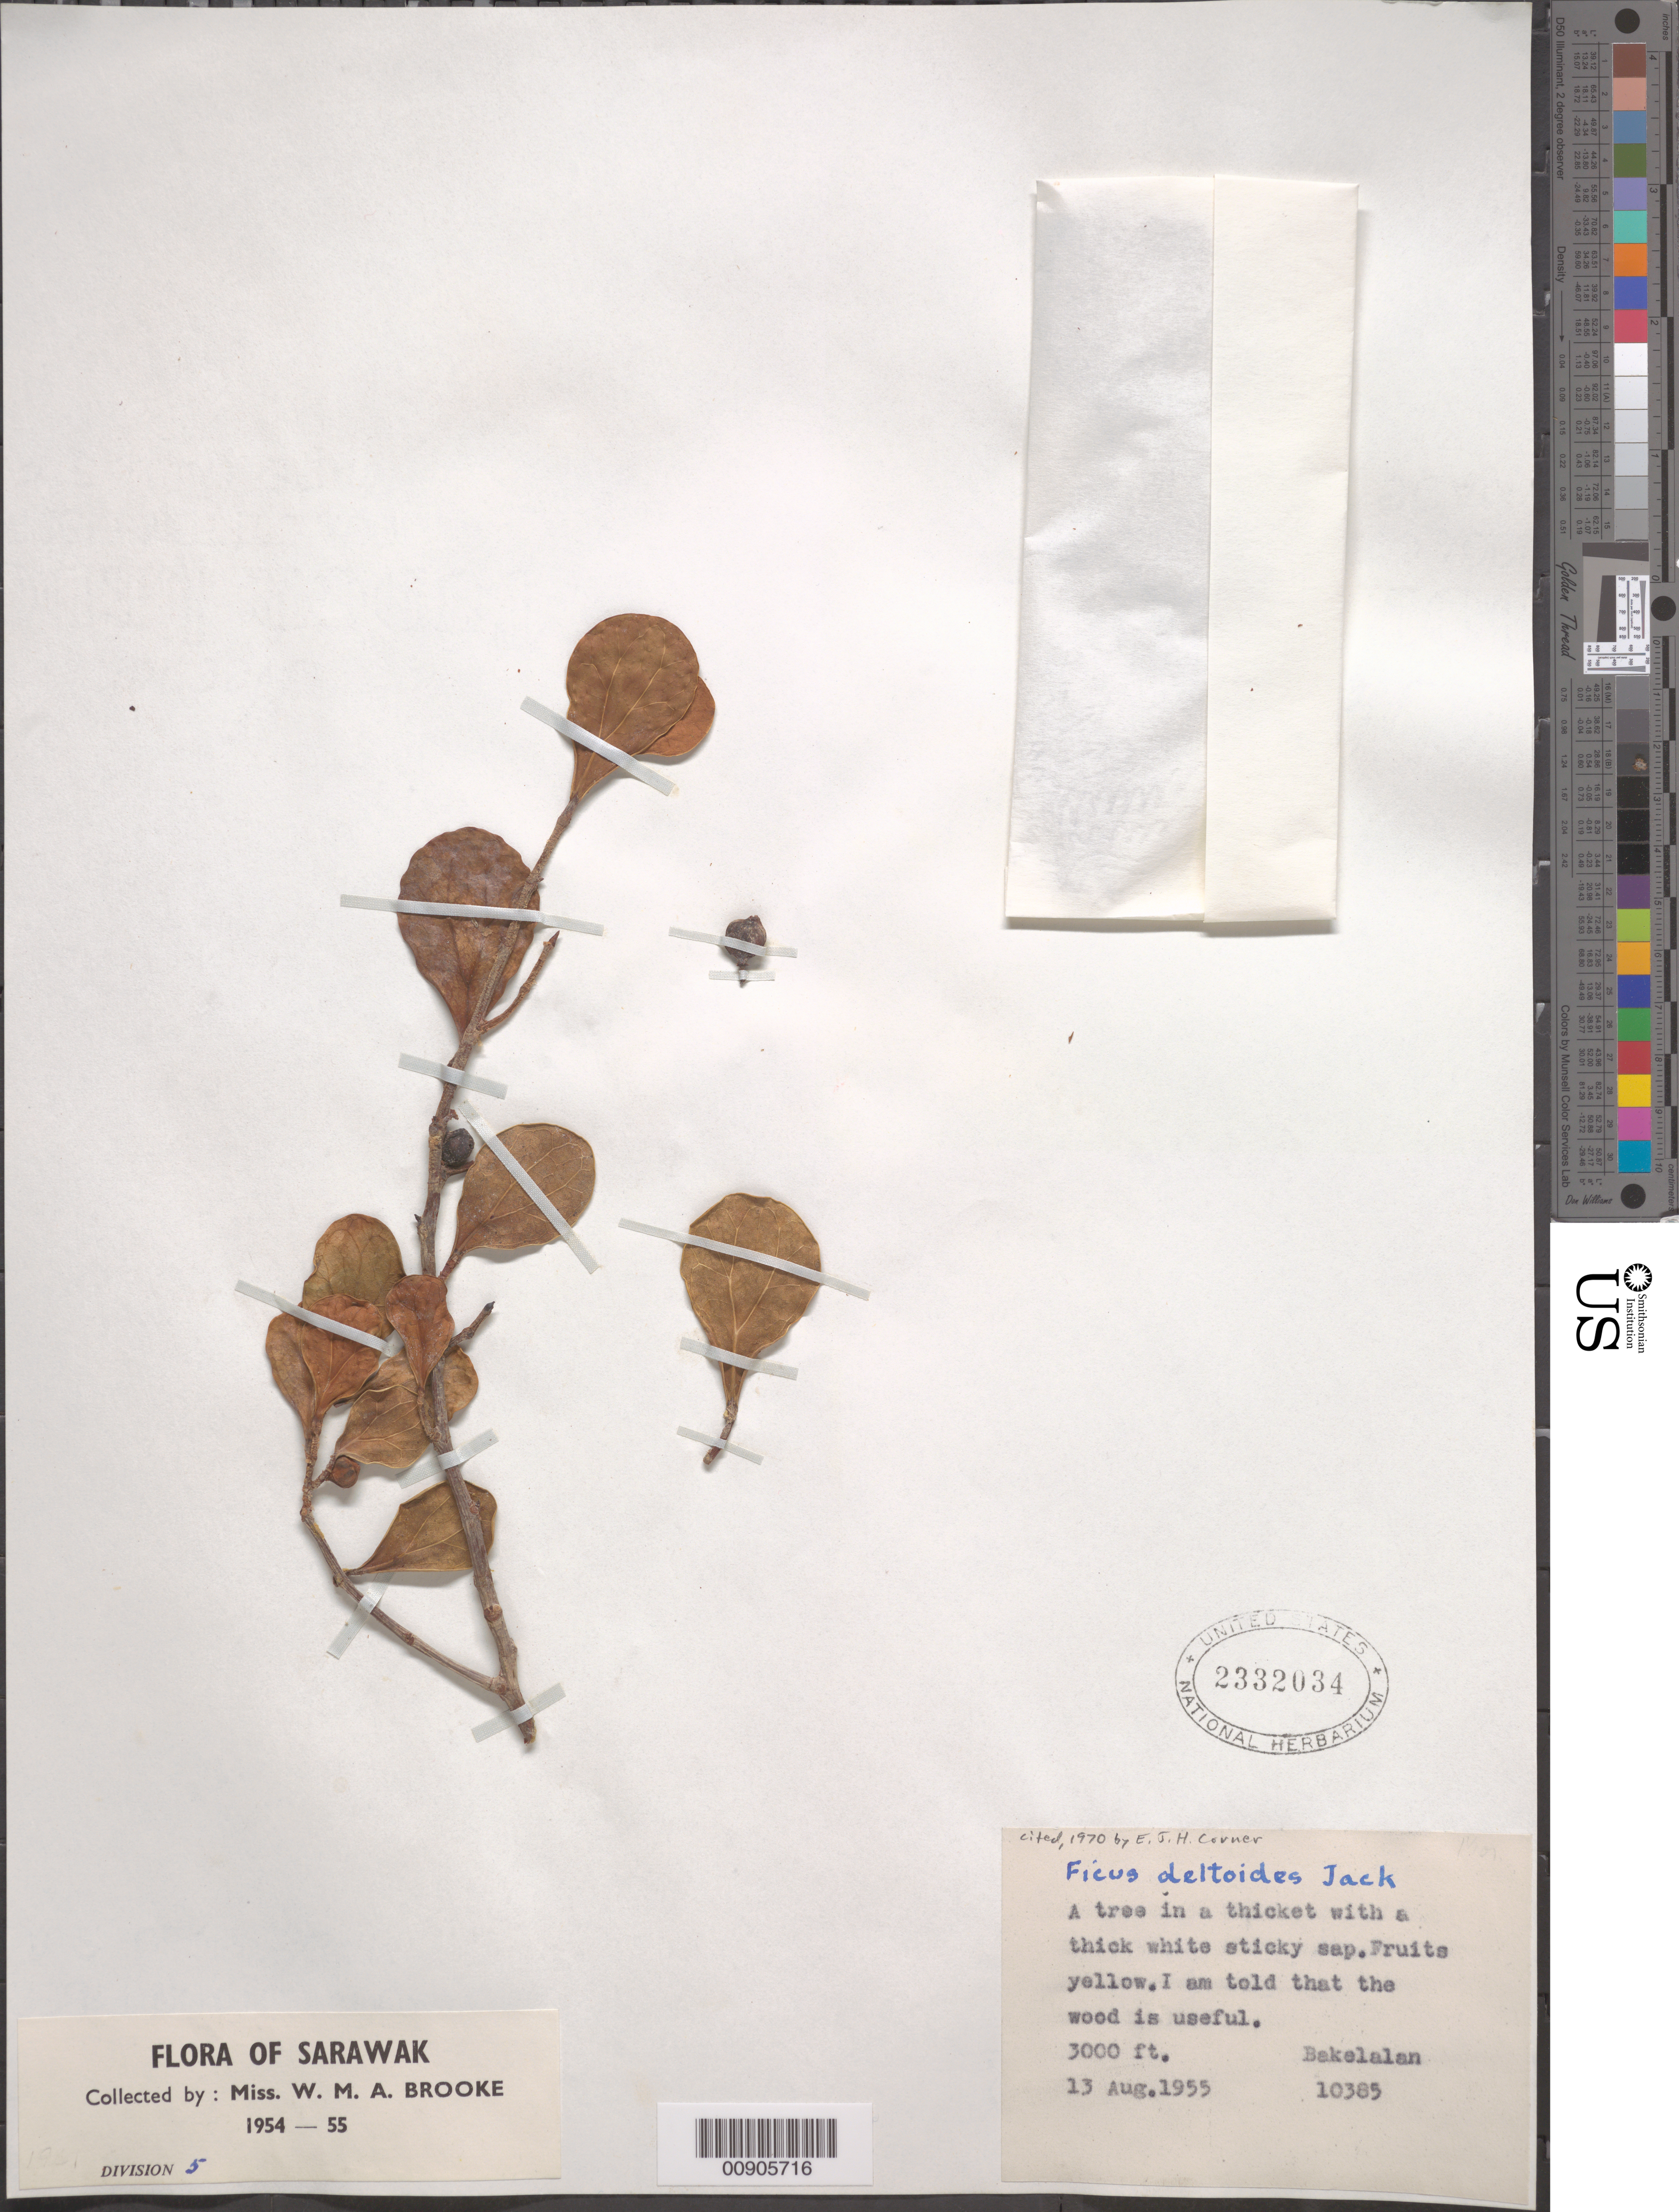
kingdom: Plantae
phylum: Tracheophyta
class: Magnoliopsida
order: Rosales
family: Moraceae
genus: Ficus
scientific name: Ficus deltoidea var. lutescens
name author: (Desf.) Corner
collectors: W. Brooke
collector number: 10385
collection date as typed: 13 Aug 1955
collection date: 1955-08-13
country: Malaysia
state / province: Sarawak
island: Borneo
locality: Bakelalan?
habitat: thicket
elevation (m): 914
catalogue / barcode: US 2332034